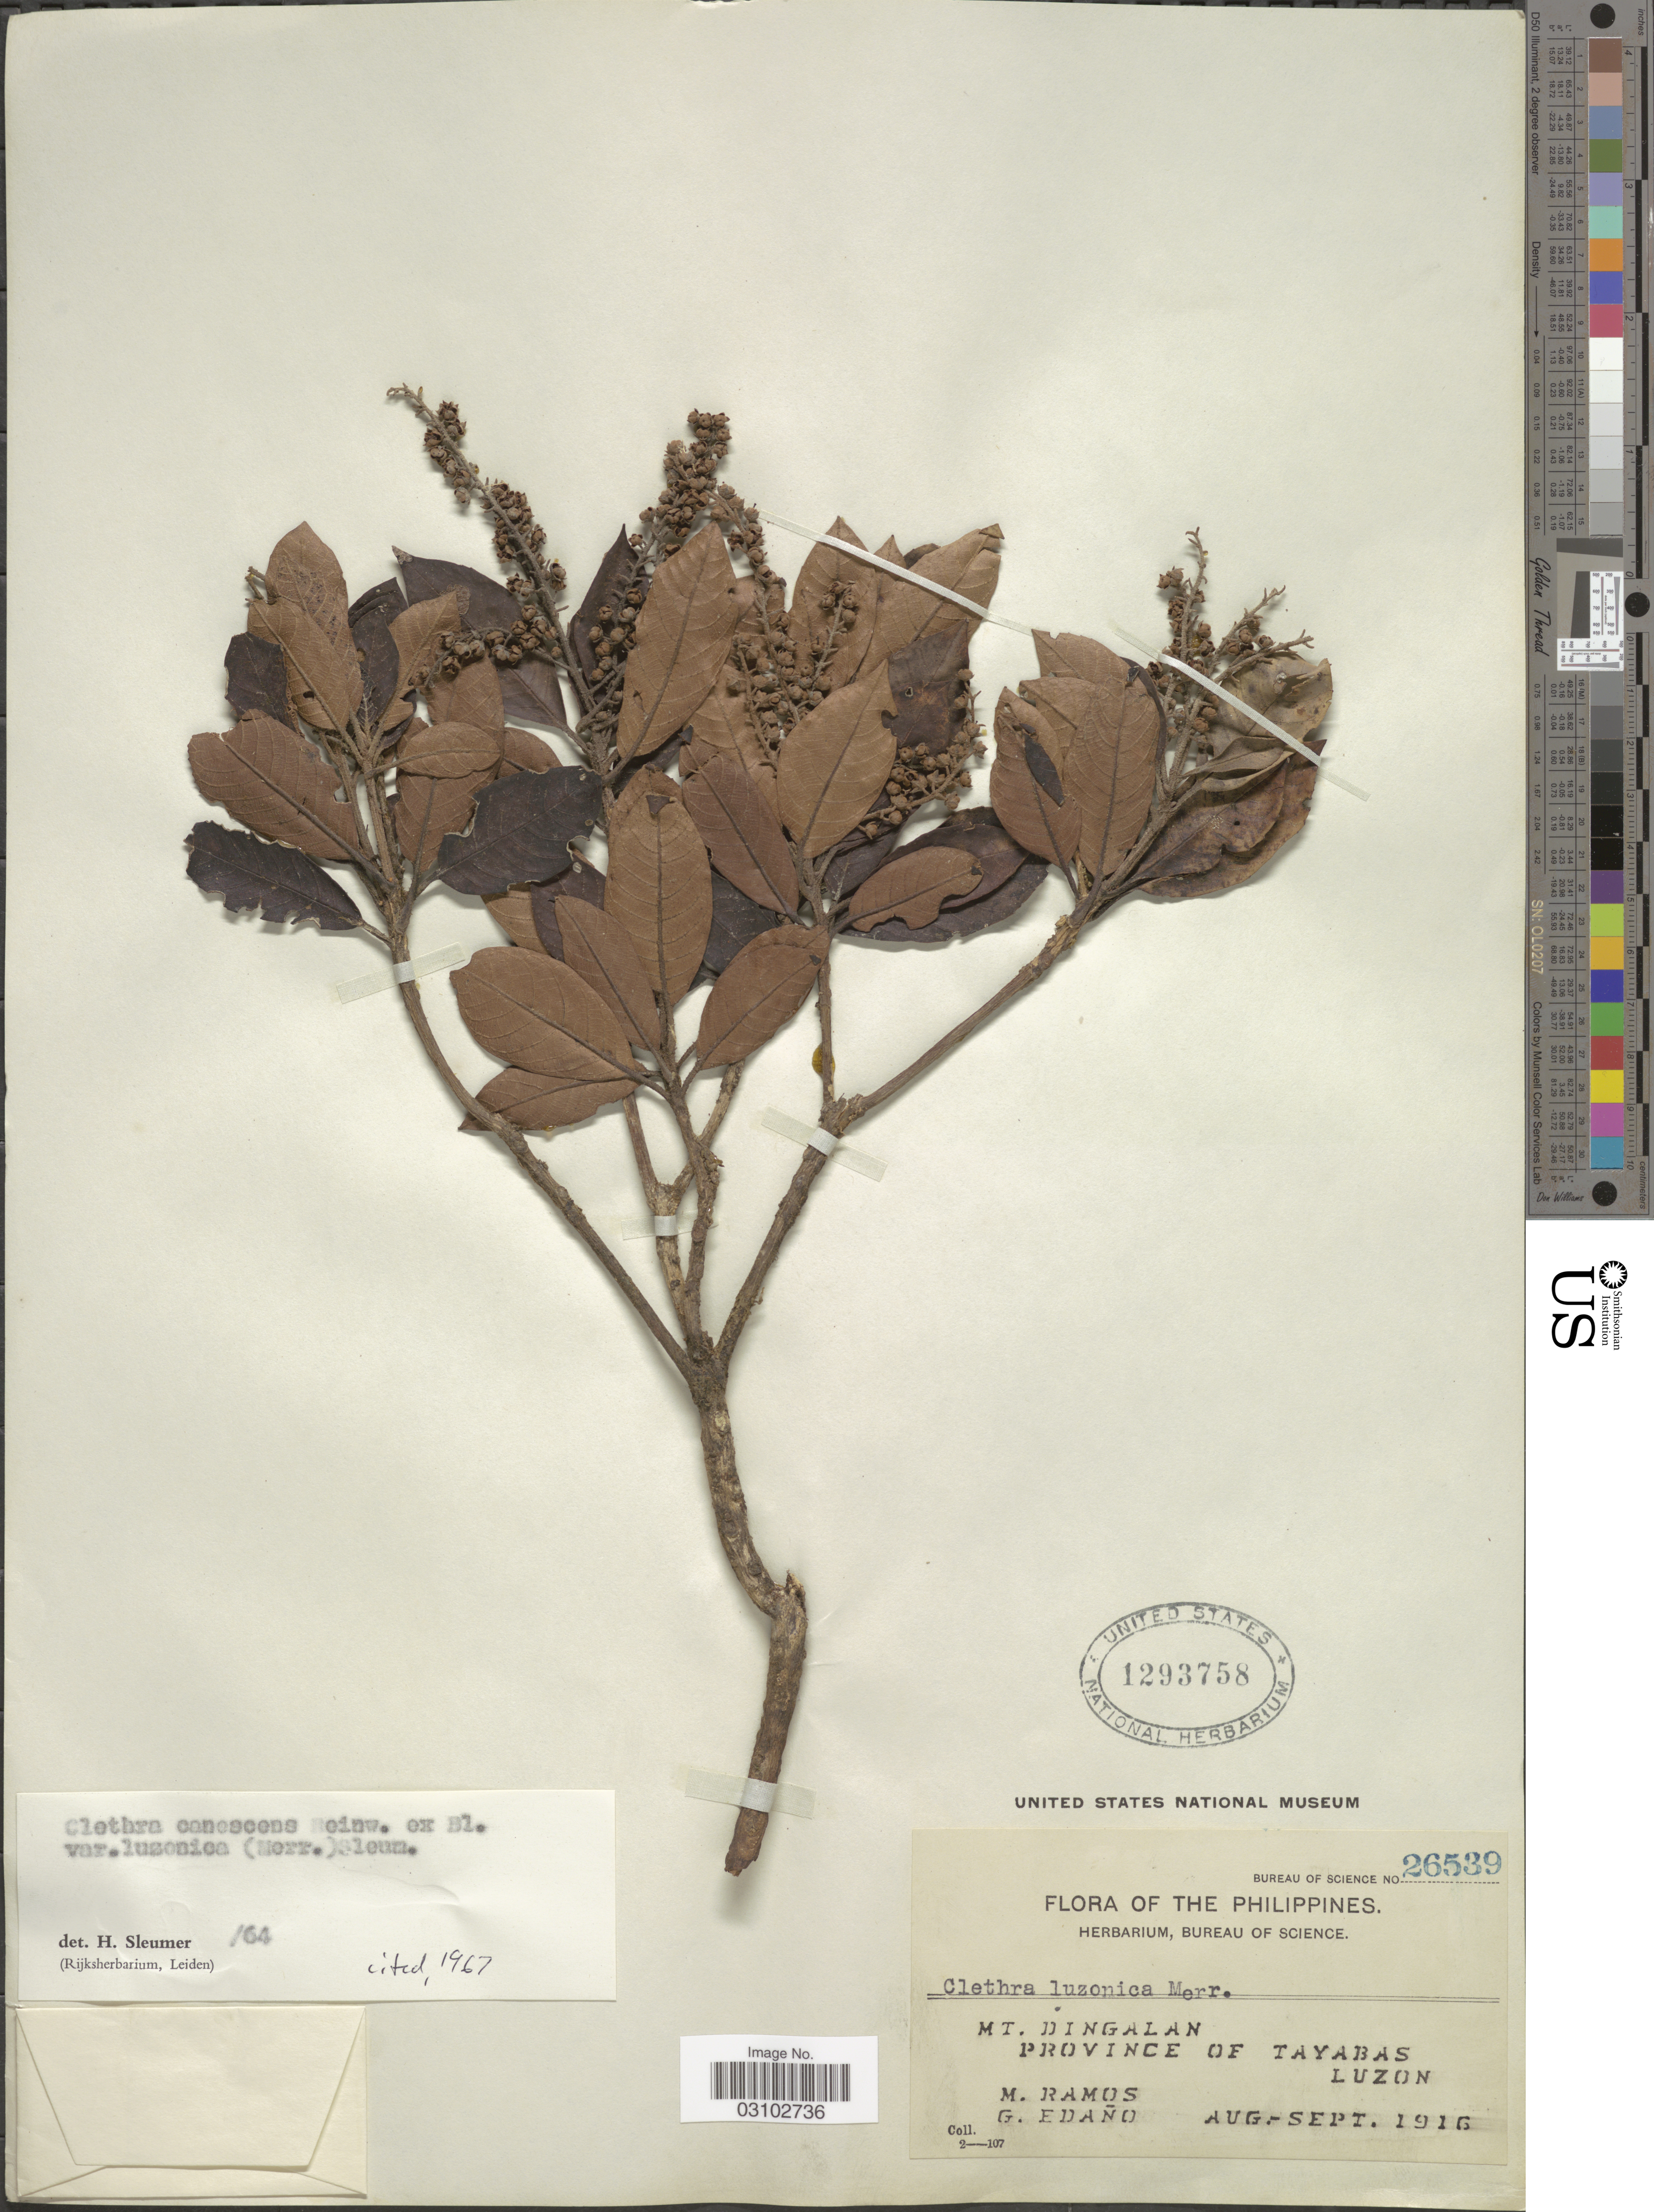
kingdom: Plantae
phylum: Tracheophyta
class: Magnoliopsida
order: Ericales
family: Clethraceae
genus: Clethra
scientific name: Clethra canescens var. luzonica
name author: (Merr.) Sleumer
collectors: M. Ramos & G. Edaño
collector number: Bureau of Science 26539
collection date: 1916-08/1916-09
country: Philippines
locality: Mt. Dingalan, Province of Tayabus Luzon.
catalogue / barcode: US 1293758